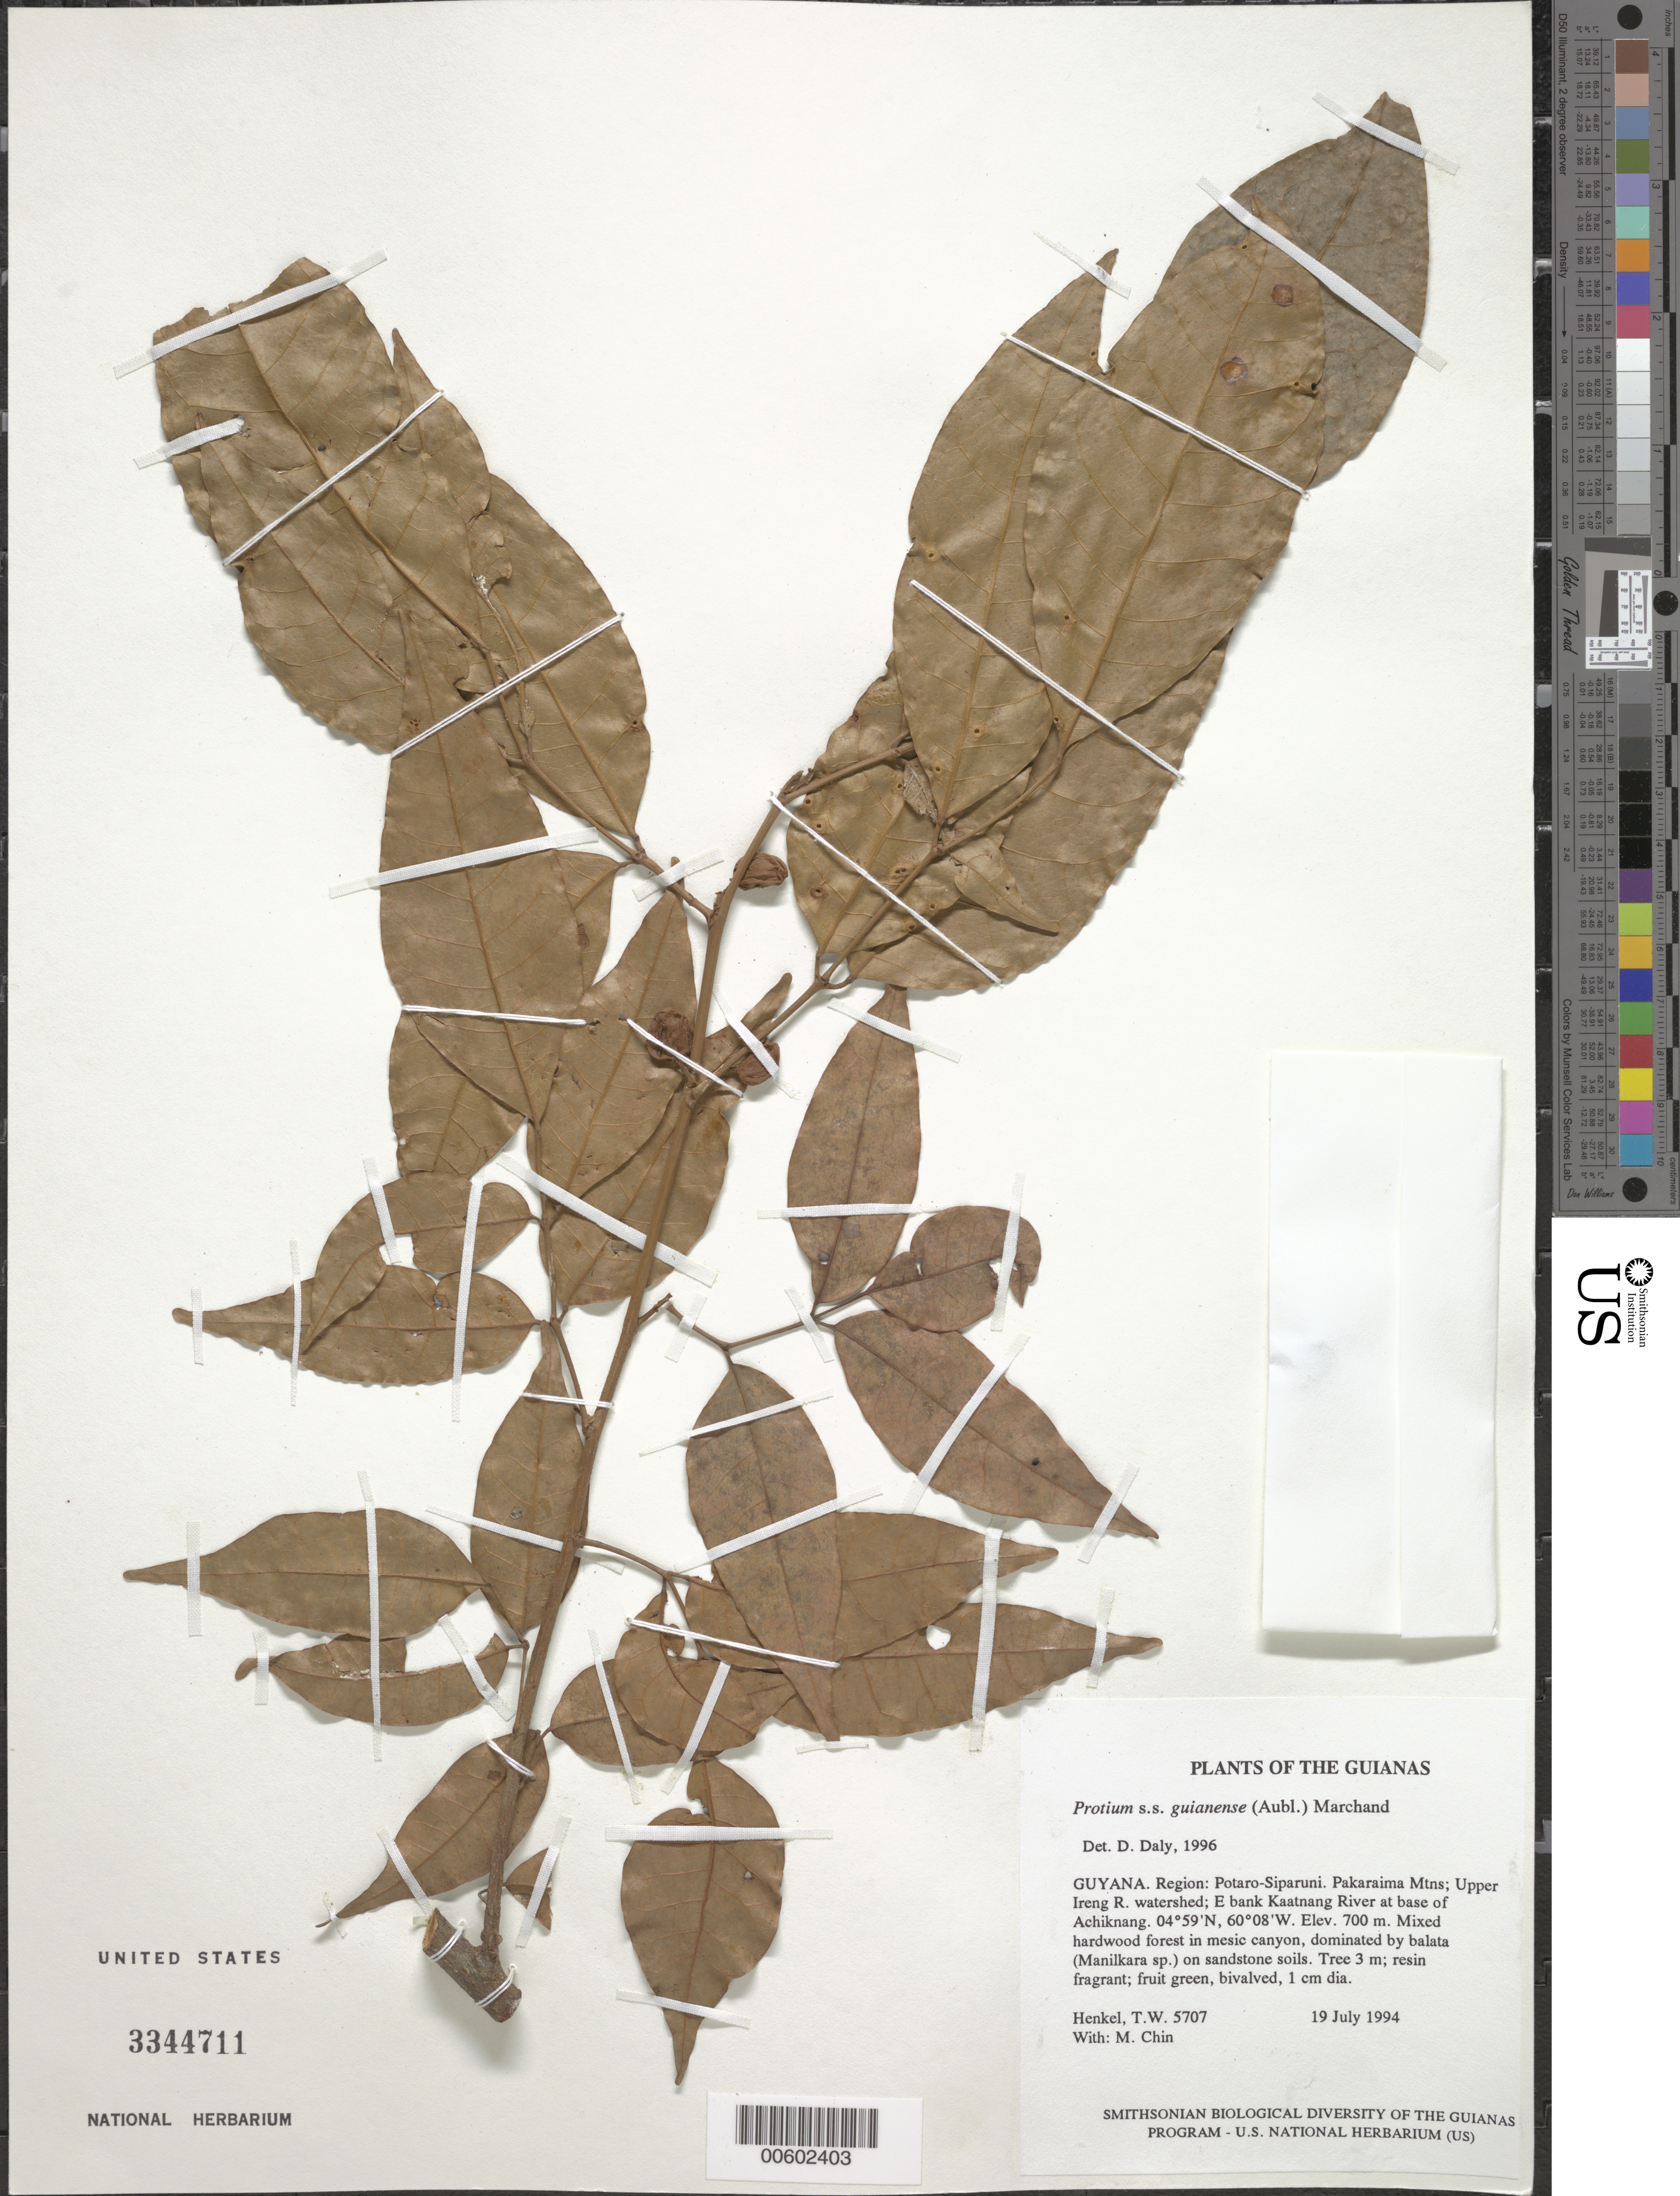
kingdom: Plantae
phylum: Tracheophyta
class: Magnoliopsida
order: Sapindales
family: Burseraceae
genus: Protium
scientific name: Protium guianense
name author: (Aubl.) Marchand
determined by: Daly, D. C.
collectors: T. Henkel & M. Chin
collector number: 5707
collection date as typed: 19 July 1994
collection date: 1994-07-19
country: Guyana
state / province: Potaro-Siparuni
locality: Pakaraima Mtns; Upper Ireng R. watershed; E bank Kaatnang River at base of Achiknang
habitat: Mixed hardwood forest in mesic canyon, dominated by balata (Manilkara sp.) on sandstone soils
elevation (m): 700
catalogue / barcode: US 3344711